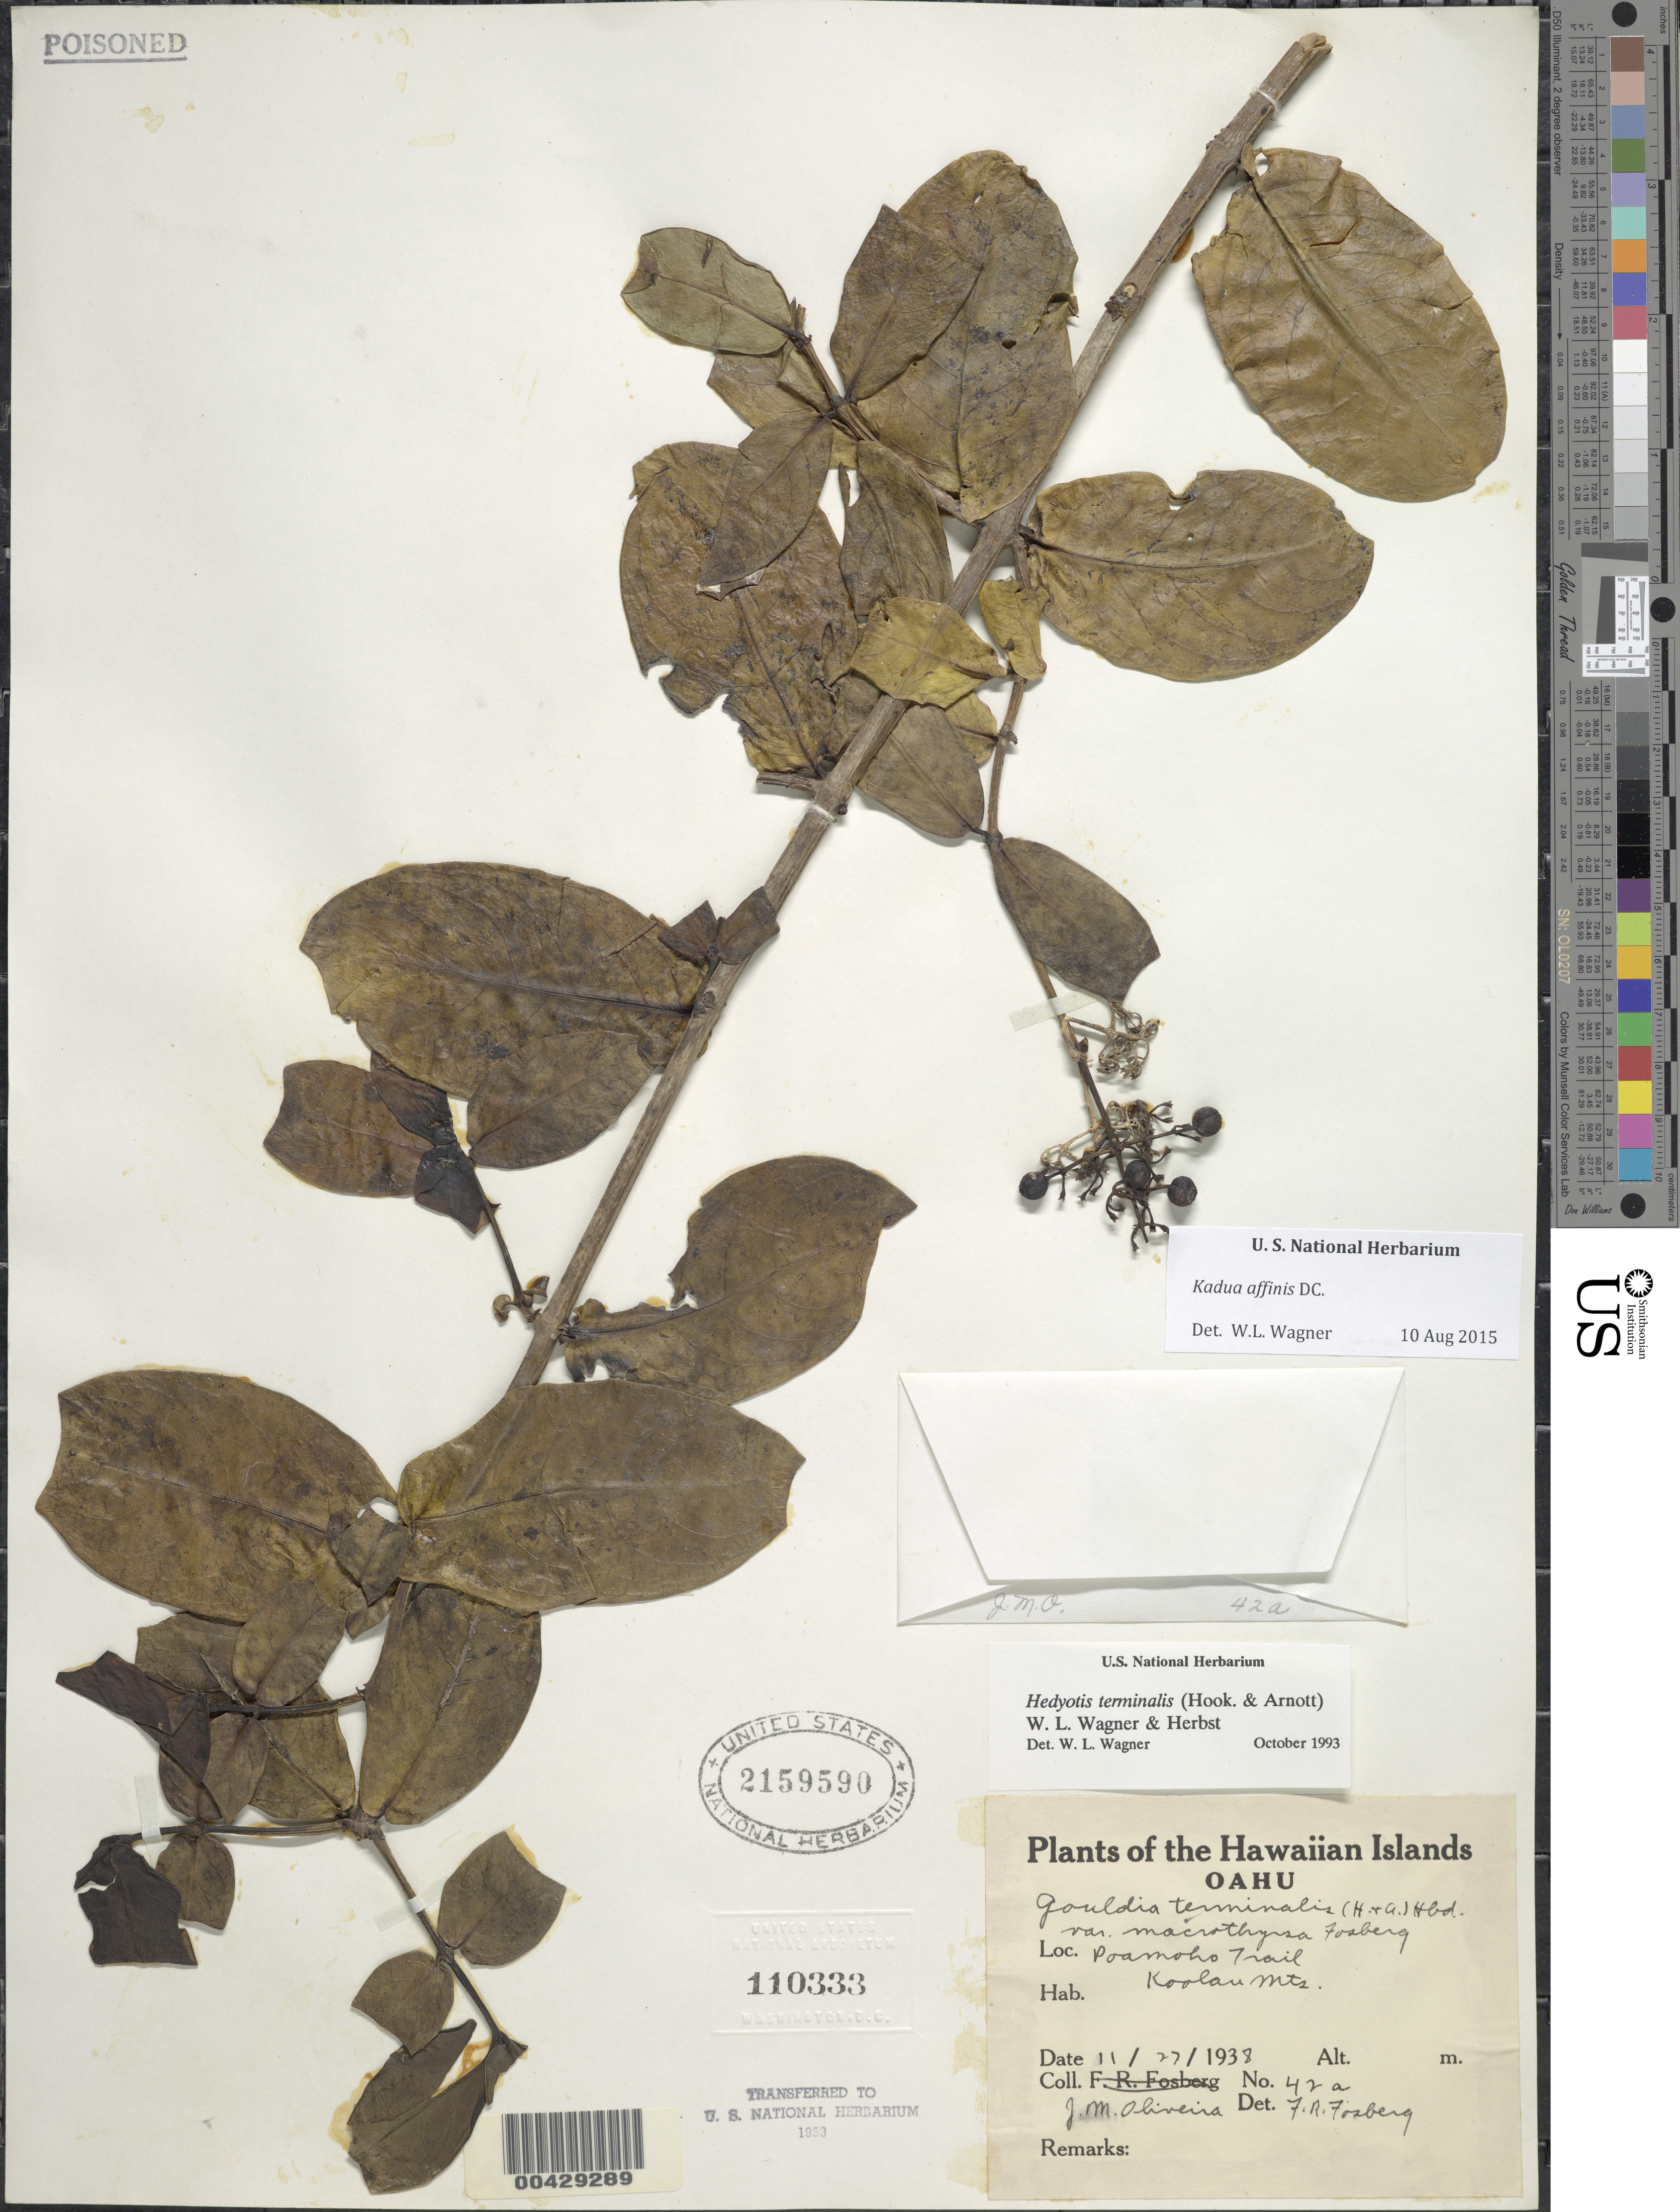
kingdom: Plantae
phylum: Tracheophyta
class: Magnoliopsida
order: Gentianales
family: Rubiaceae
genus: Kadua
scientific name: Kadua affinis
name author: DC.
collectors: J. Oliveira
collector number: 42a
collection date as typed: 27 Nov 1938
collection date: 1938-11-27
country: United States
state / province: Hawaii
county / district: Honolulu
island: Oahu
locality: Poamoho Trail, Koolau Mountains.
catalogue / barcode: US 2159590